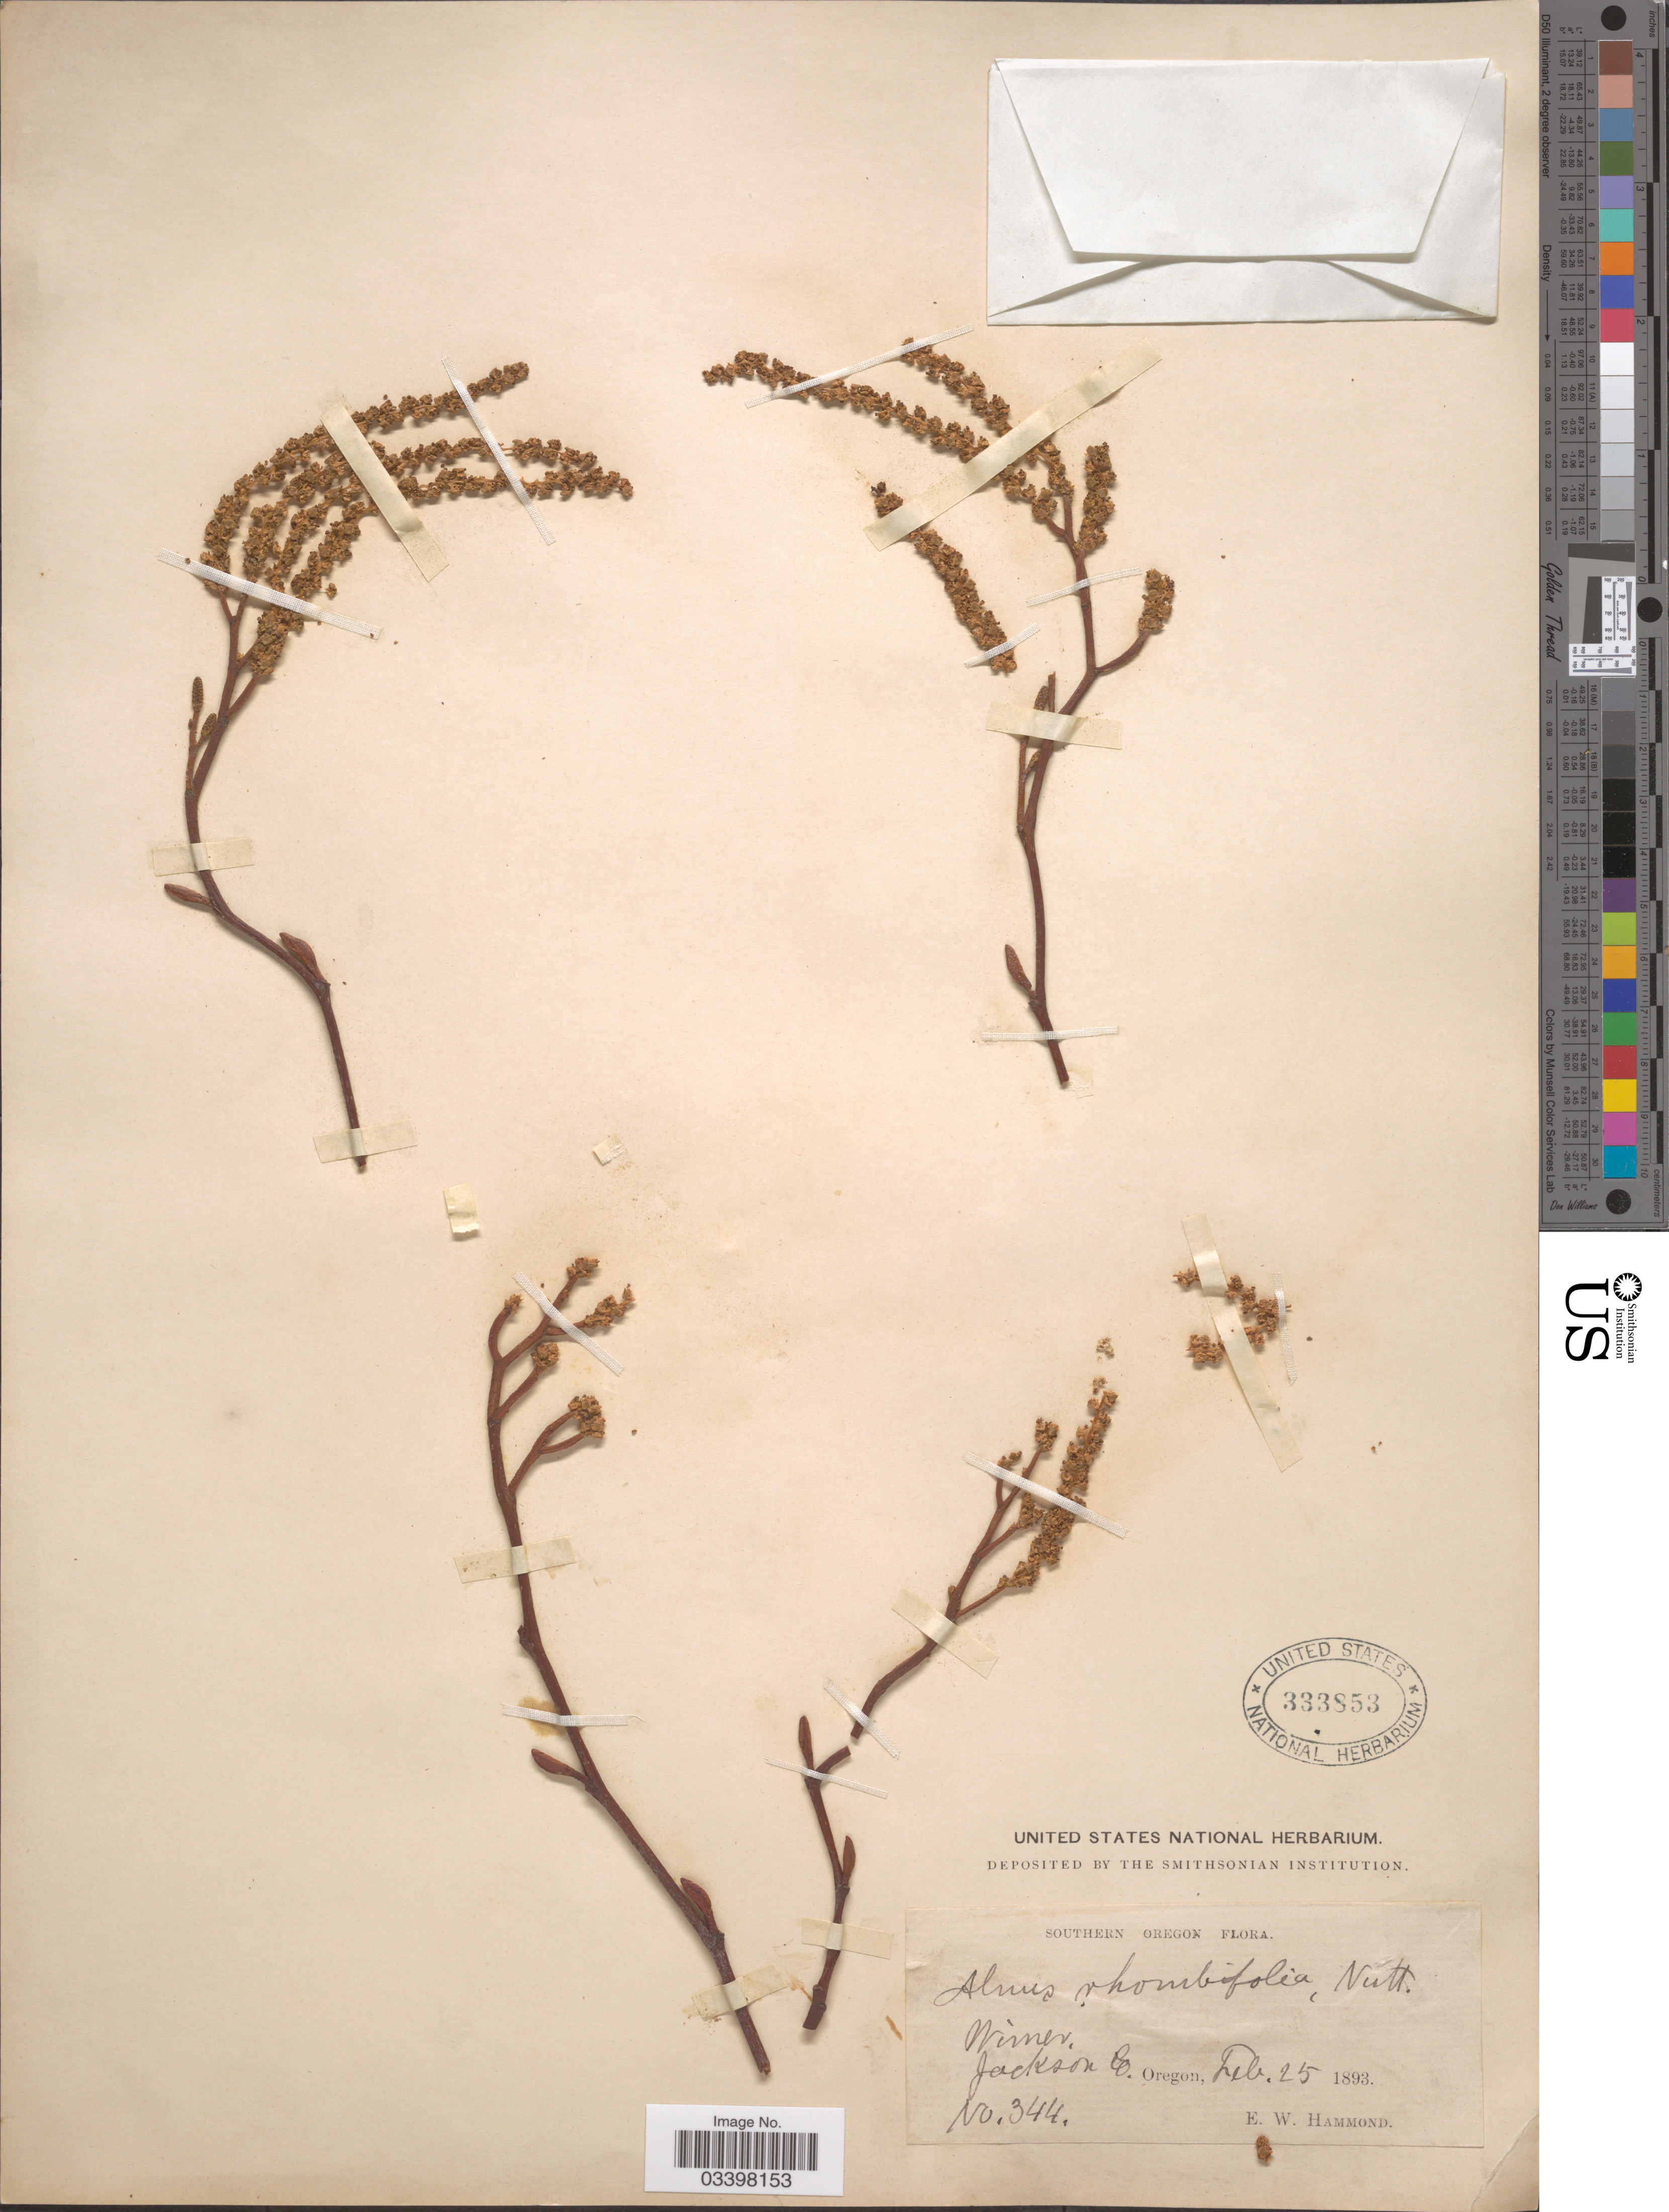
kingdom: Plantae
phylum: Tracheophyta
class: Magnoliopsida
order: Fagales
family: Betulaceae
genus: Alnus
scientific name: Alnus rhombifolia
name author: Nutt.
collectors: E. Hammond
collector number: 344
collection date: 1893-02-25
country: United States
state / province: Oregon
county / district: Jackson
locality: Southern Oregon. Wimer, Jackson Co.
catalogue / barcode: US 333853